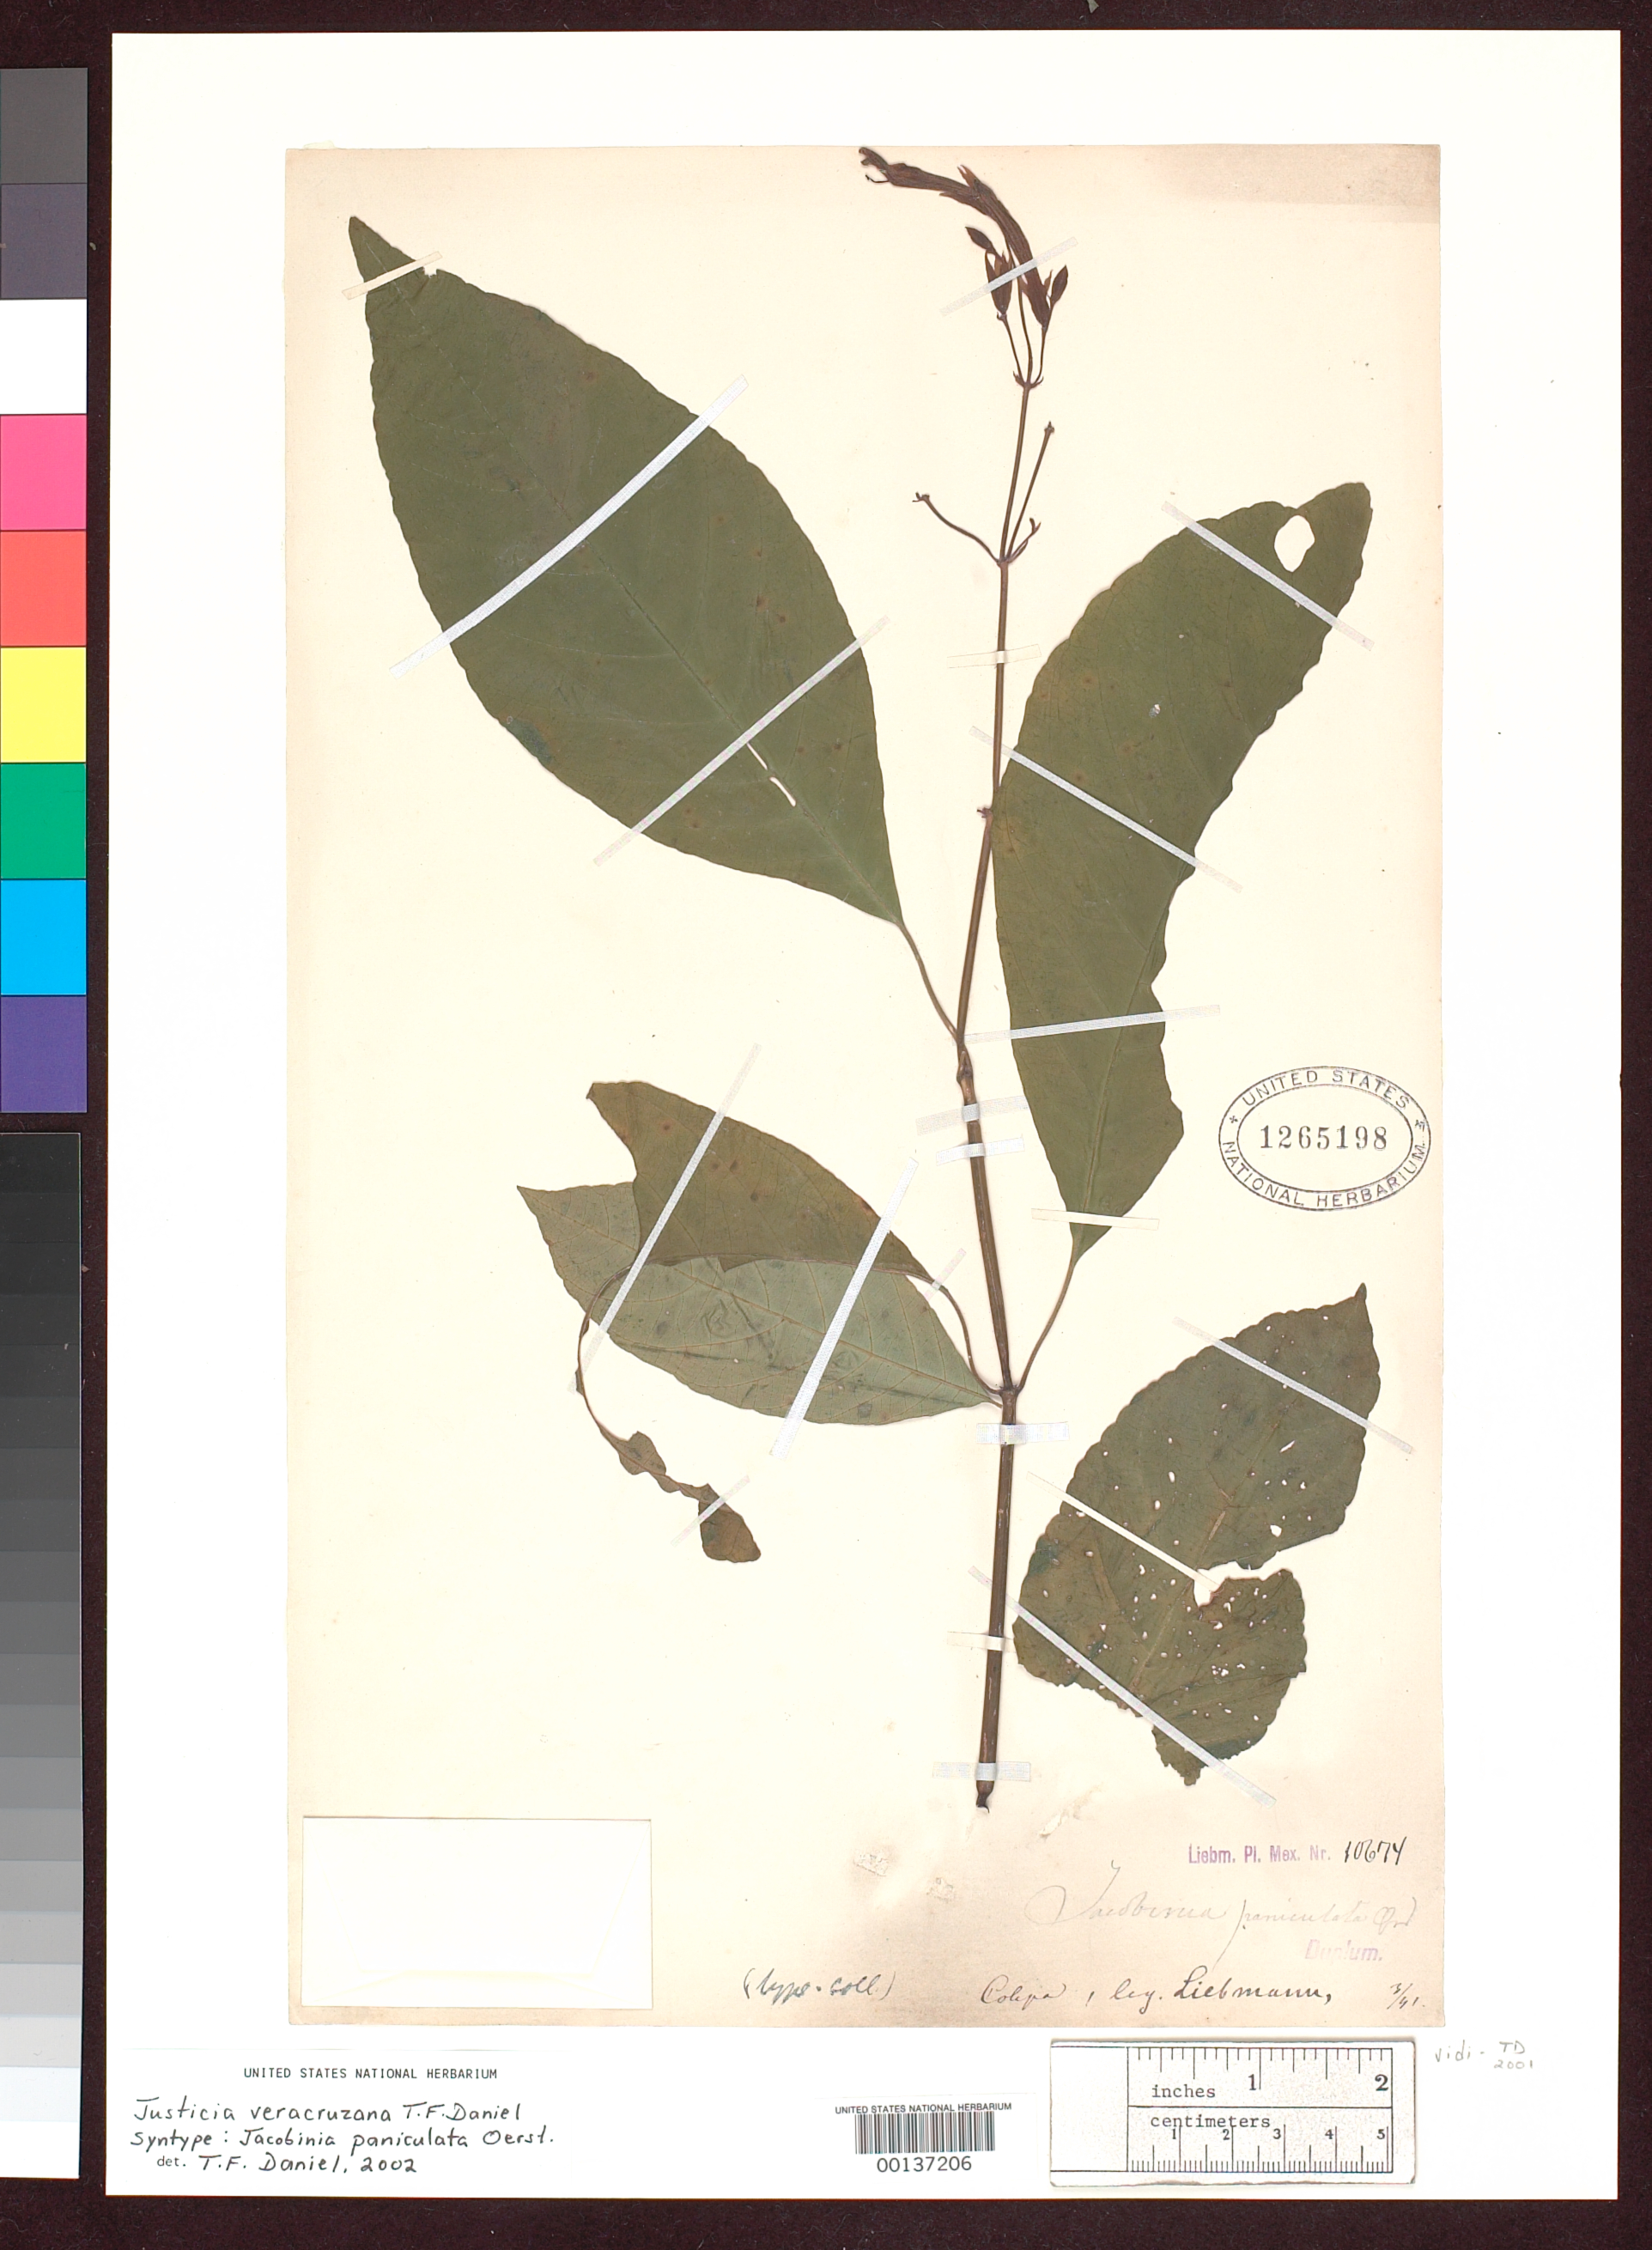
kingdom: Plantae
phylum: Tracheophyta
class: Magnoliopsida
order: Lamiales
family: Acanthaceae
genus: Jacobinia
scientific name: Jacobinia paniculata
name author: Oerst.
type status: Isotype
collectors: F. M. Liebmann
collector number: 10674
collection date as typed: Mar 1841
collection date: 1841-03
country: Mexico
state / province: Veracruz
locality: Colipa.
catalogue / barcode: US 1265198